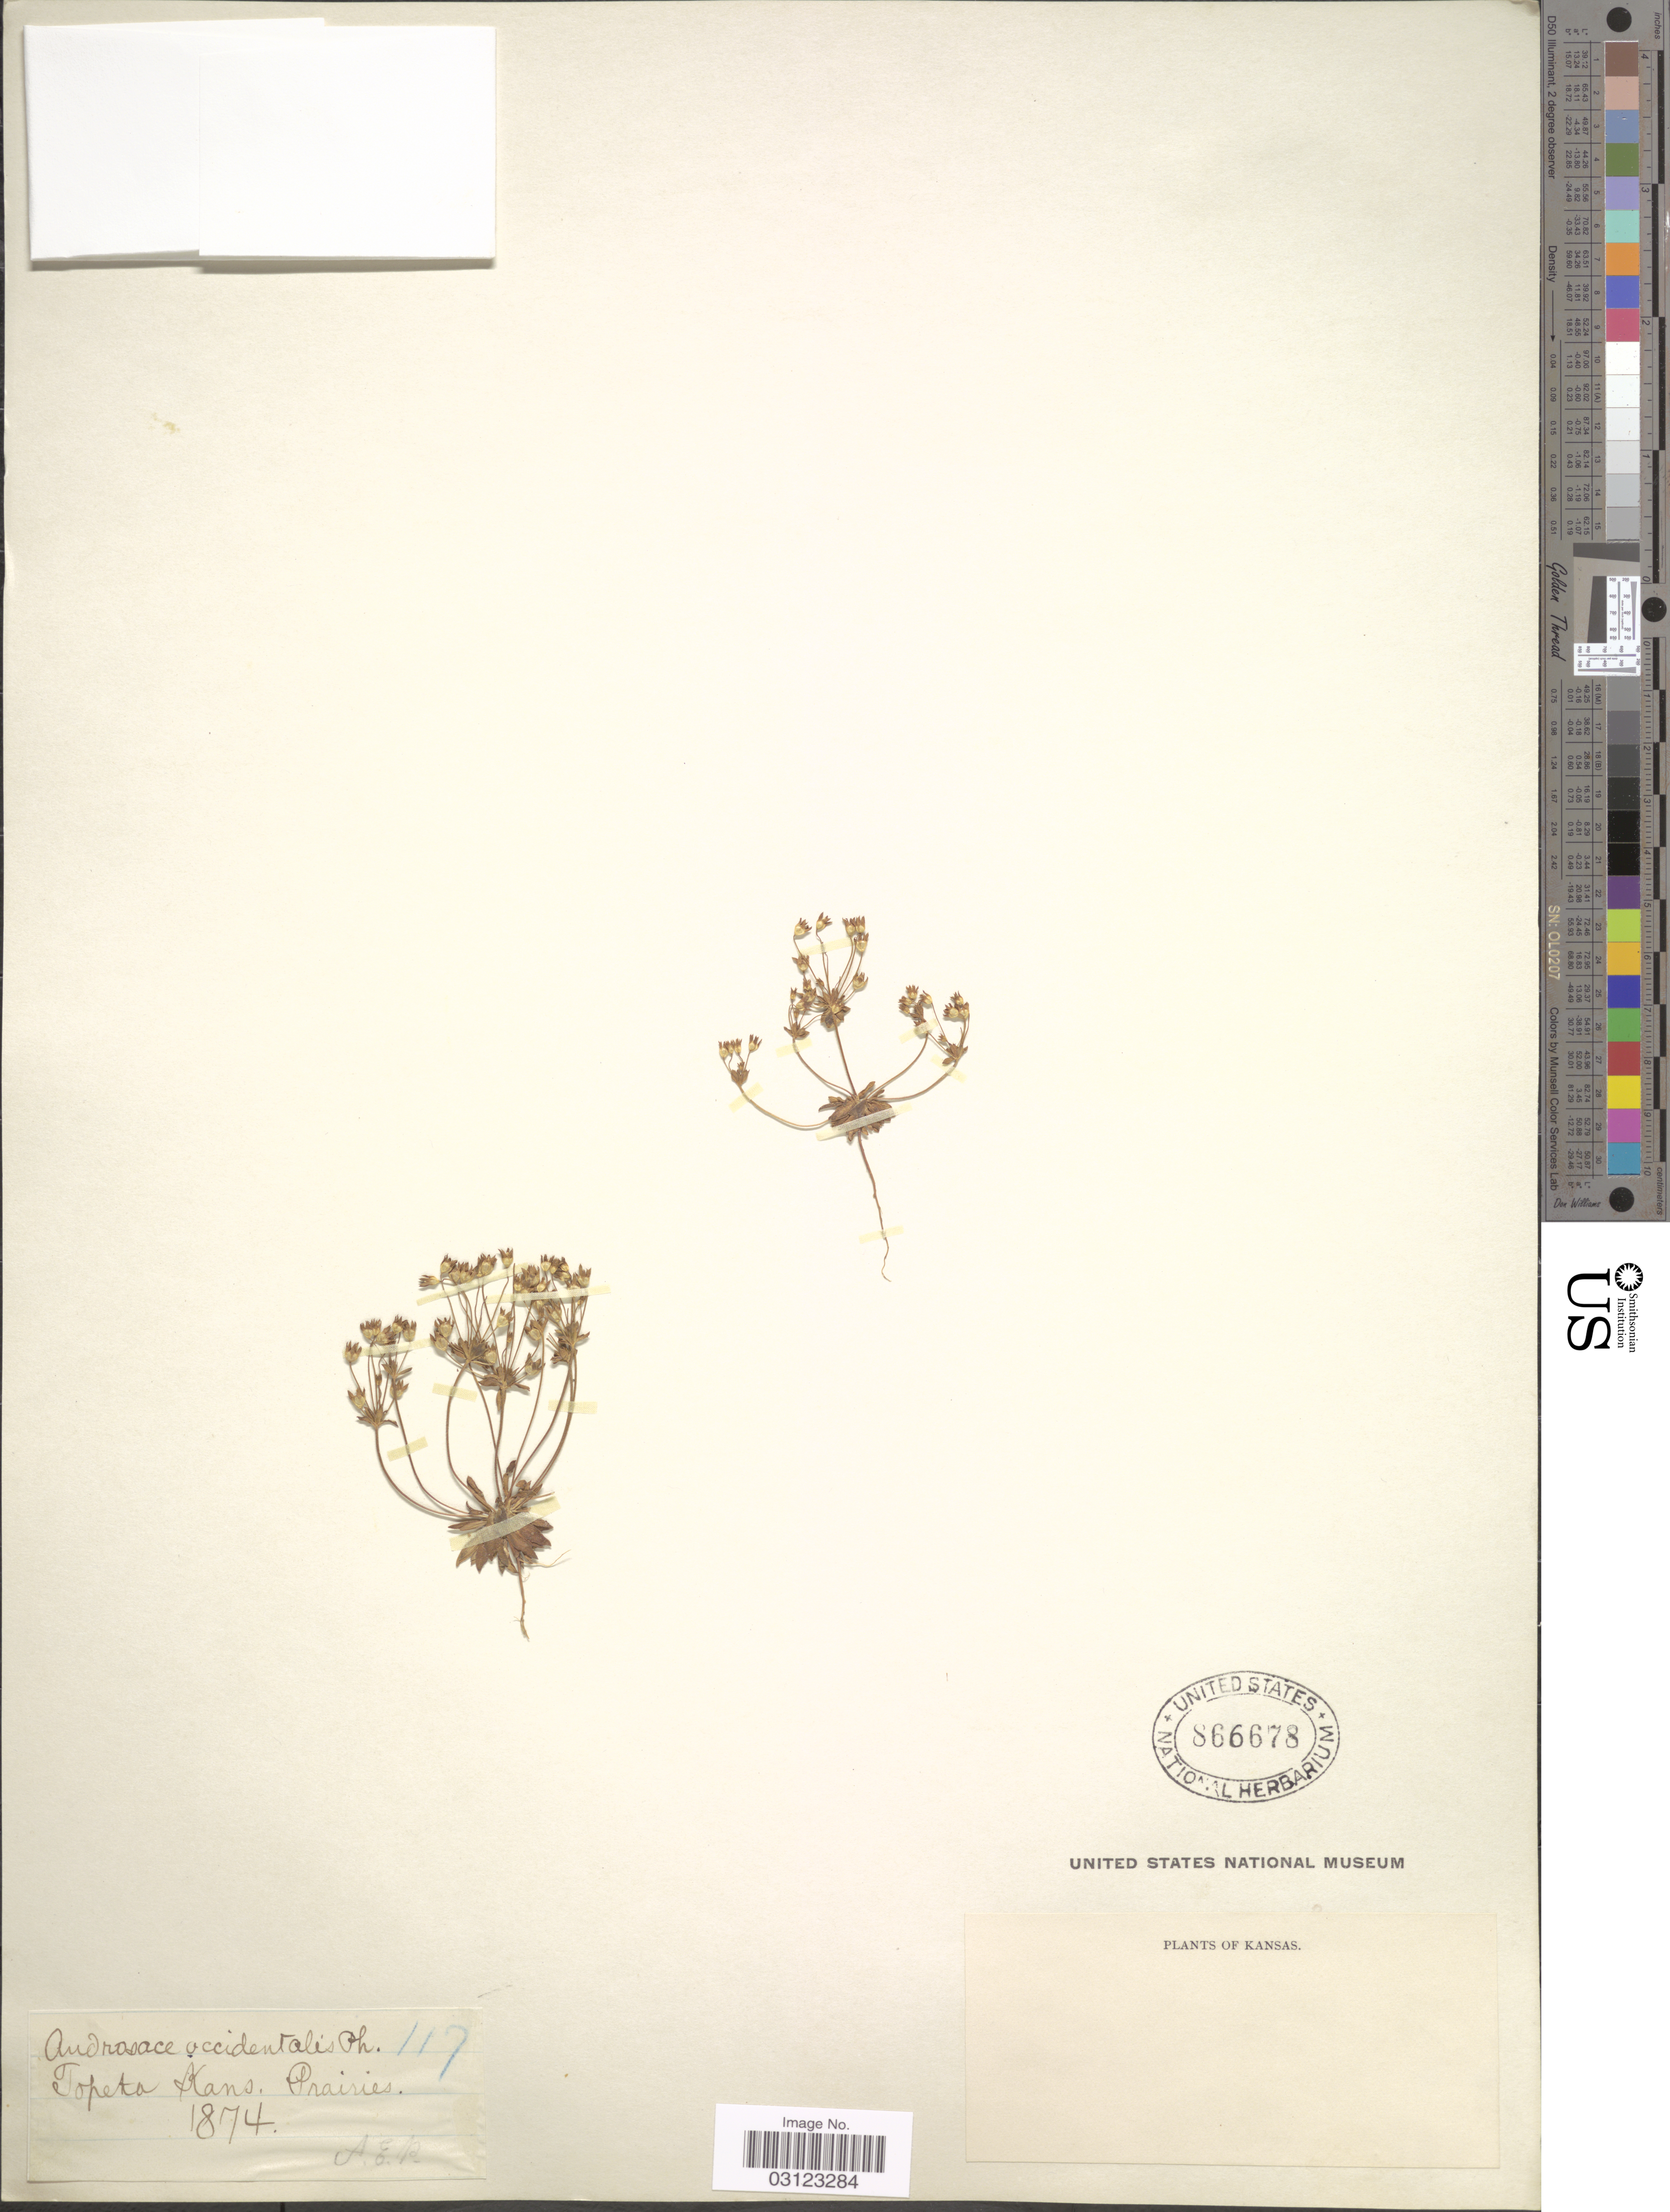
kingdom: Plantae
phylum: Tracheophyta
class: Magnoliopsida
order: Ericales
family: Primulaceae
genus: Androsace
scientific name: Androsace occidentalis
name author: (Pursh) Pursh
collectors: A. E. R.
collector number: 117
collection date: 1874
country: United States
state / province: Kansas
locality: Topeka Kans. Prairies.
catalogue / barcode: US 866678